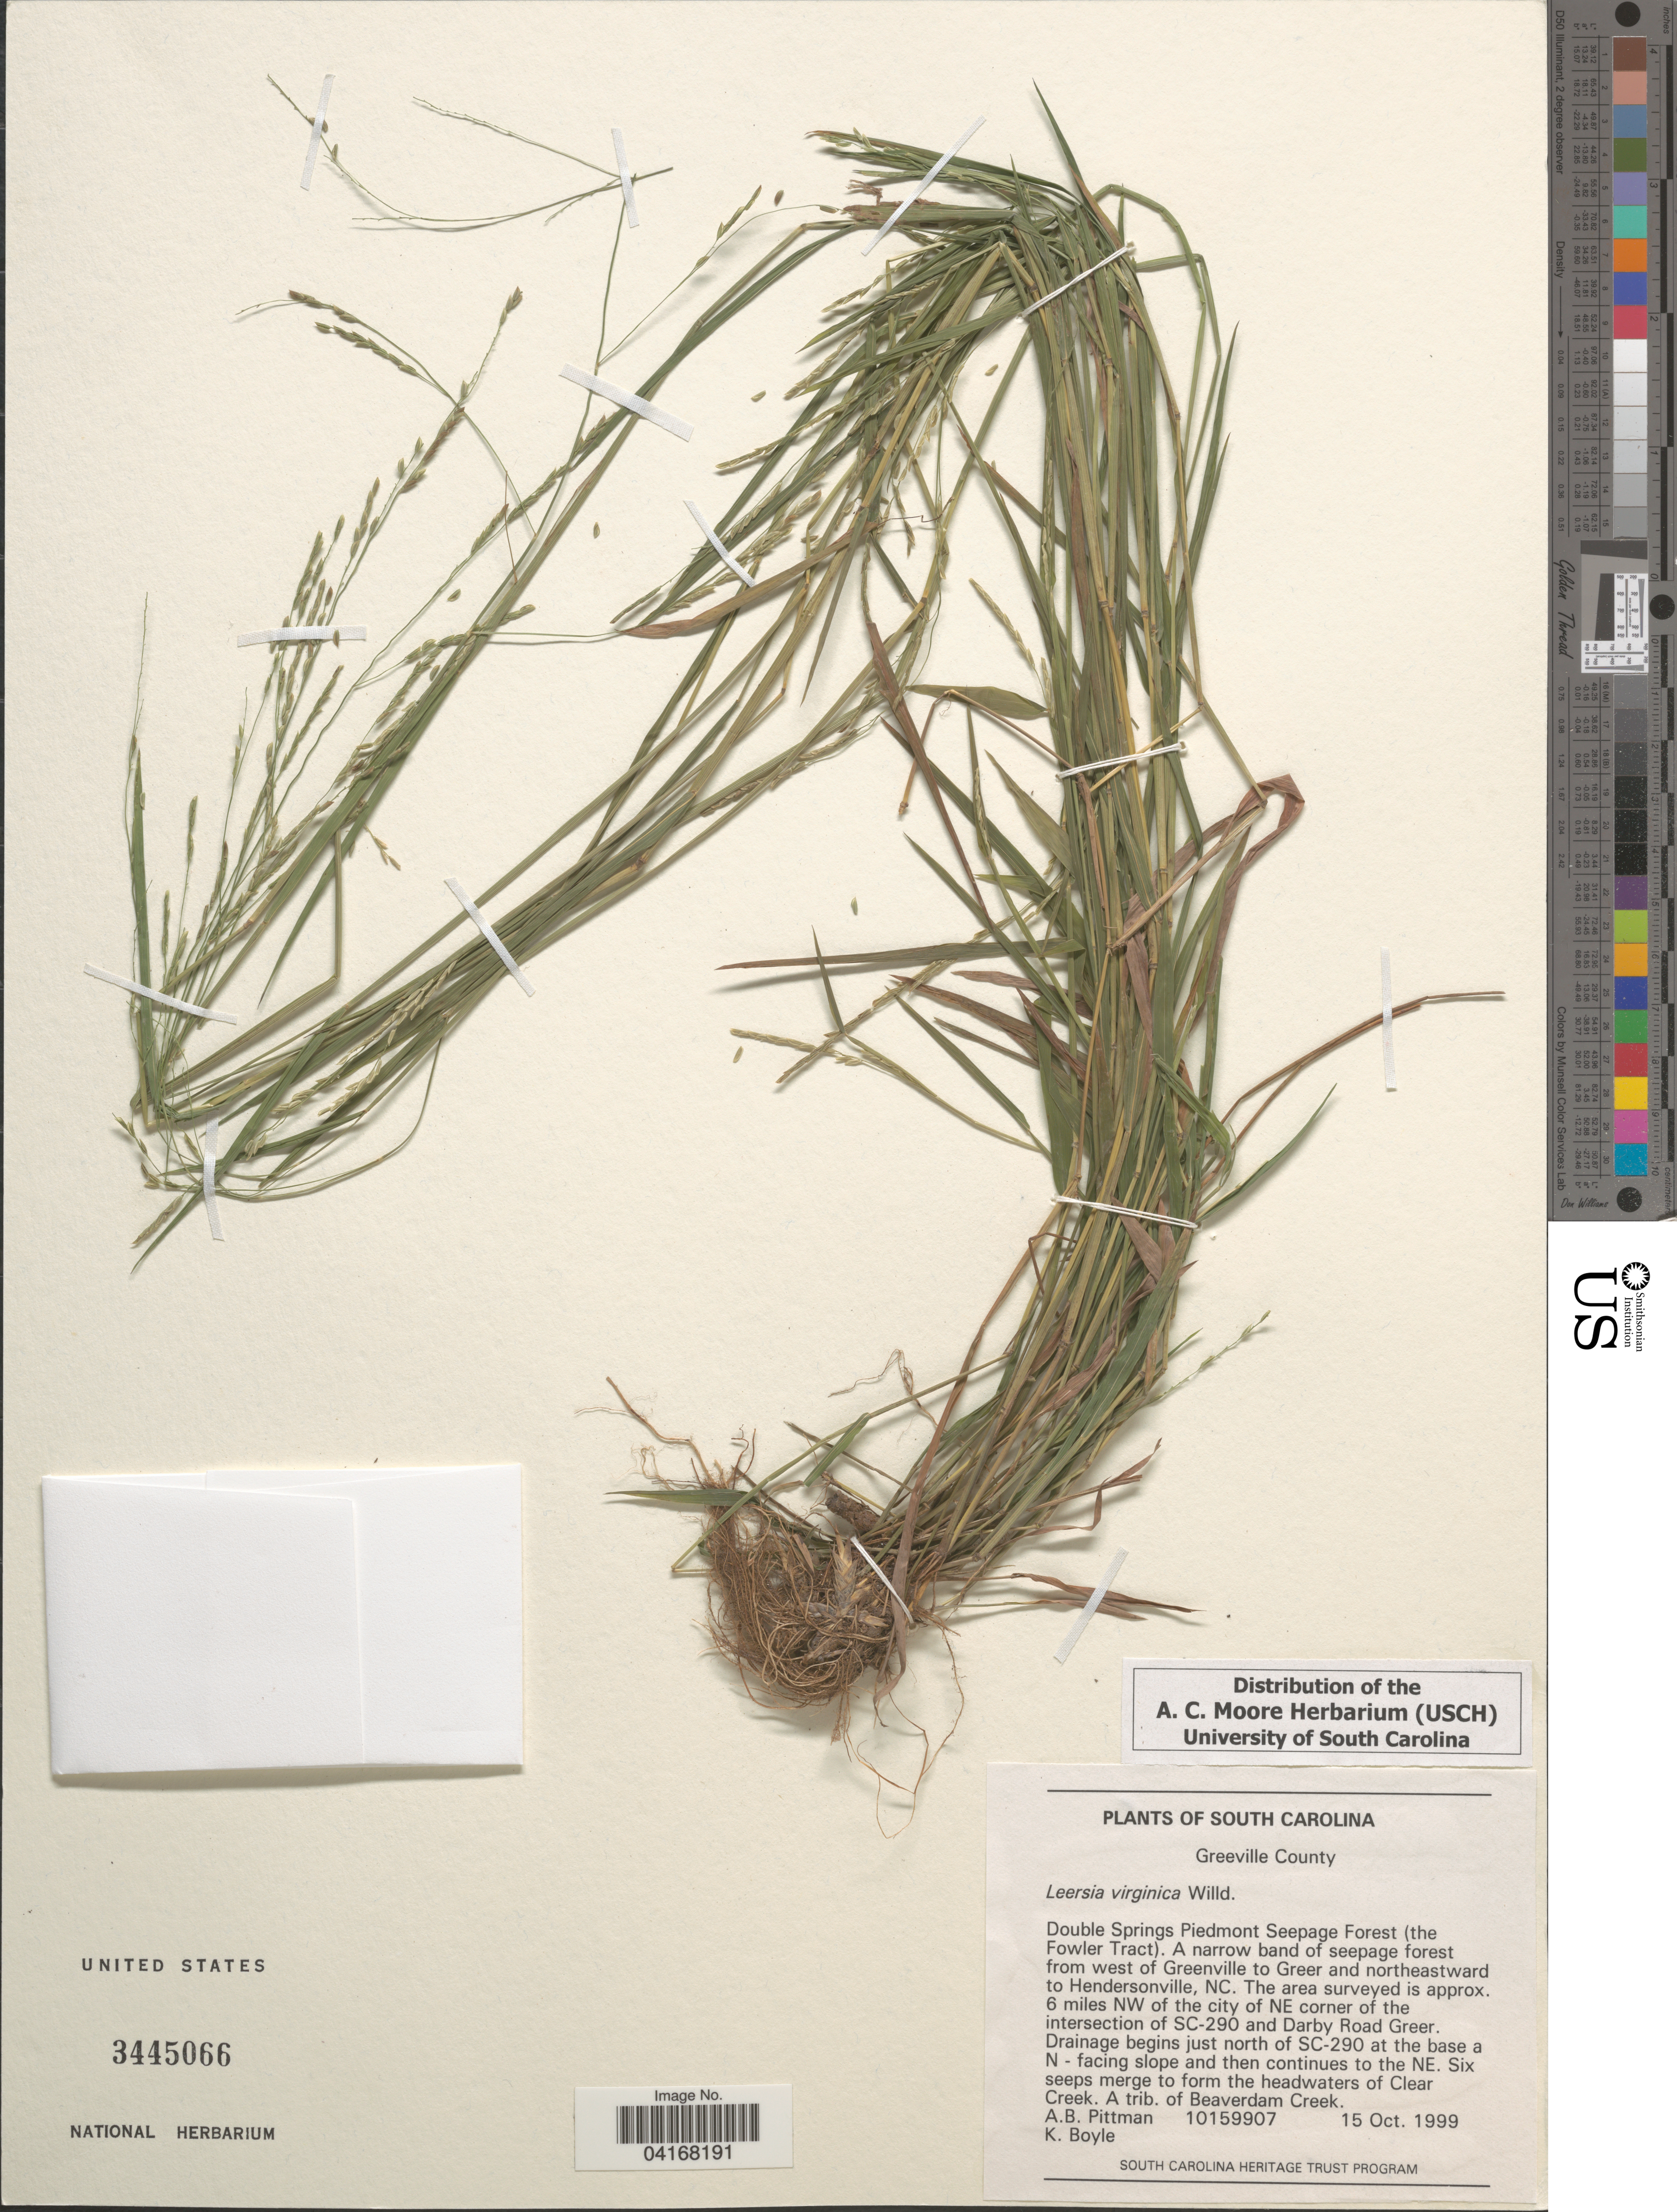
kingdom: Plantae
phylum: Tracheophyta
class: Liliopsida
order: Poales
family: Poaceae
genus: Leersia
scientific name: Leersia virginica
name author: Willd.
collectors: A. B. Pittman & K. Boyle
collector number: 10159907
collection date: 1999-10-15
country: United States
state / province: South Carolina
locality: Greeville County. Double Springs Piedmont Seepage Forest (the Fowler Tract). A narrow band of seepage forest from west of Greenville to Greer and northeastward to Hendersonville, NC. The area surveyed is approx. 6 miles NW of the city of NE corner of the intersection of SC-290 and Darby Road Greer. Drainage begins just north of SC-290 at the base a N-facing slope and then continues to the NE. Six seeps merge to form the headwaters to Clear Creek. A trib. of Beaverdam Creek.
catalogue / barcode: US 3445066